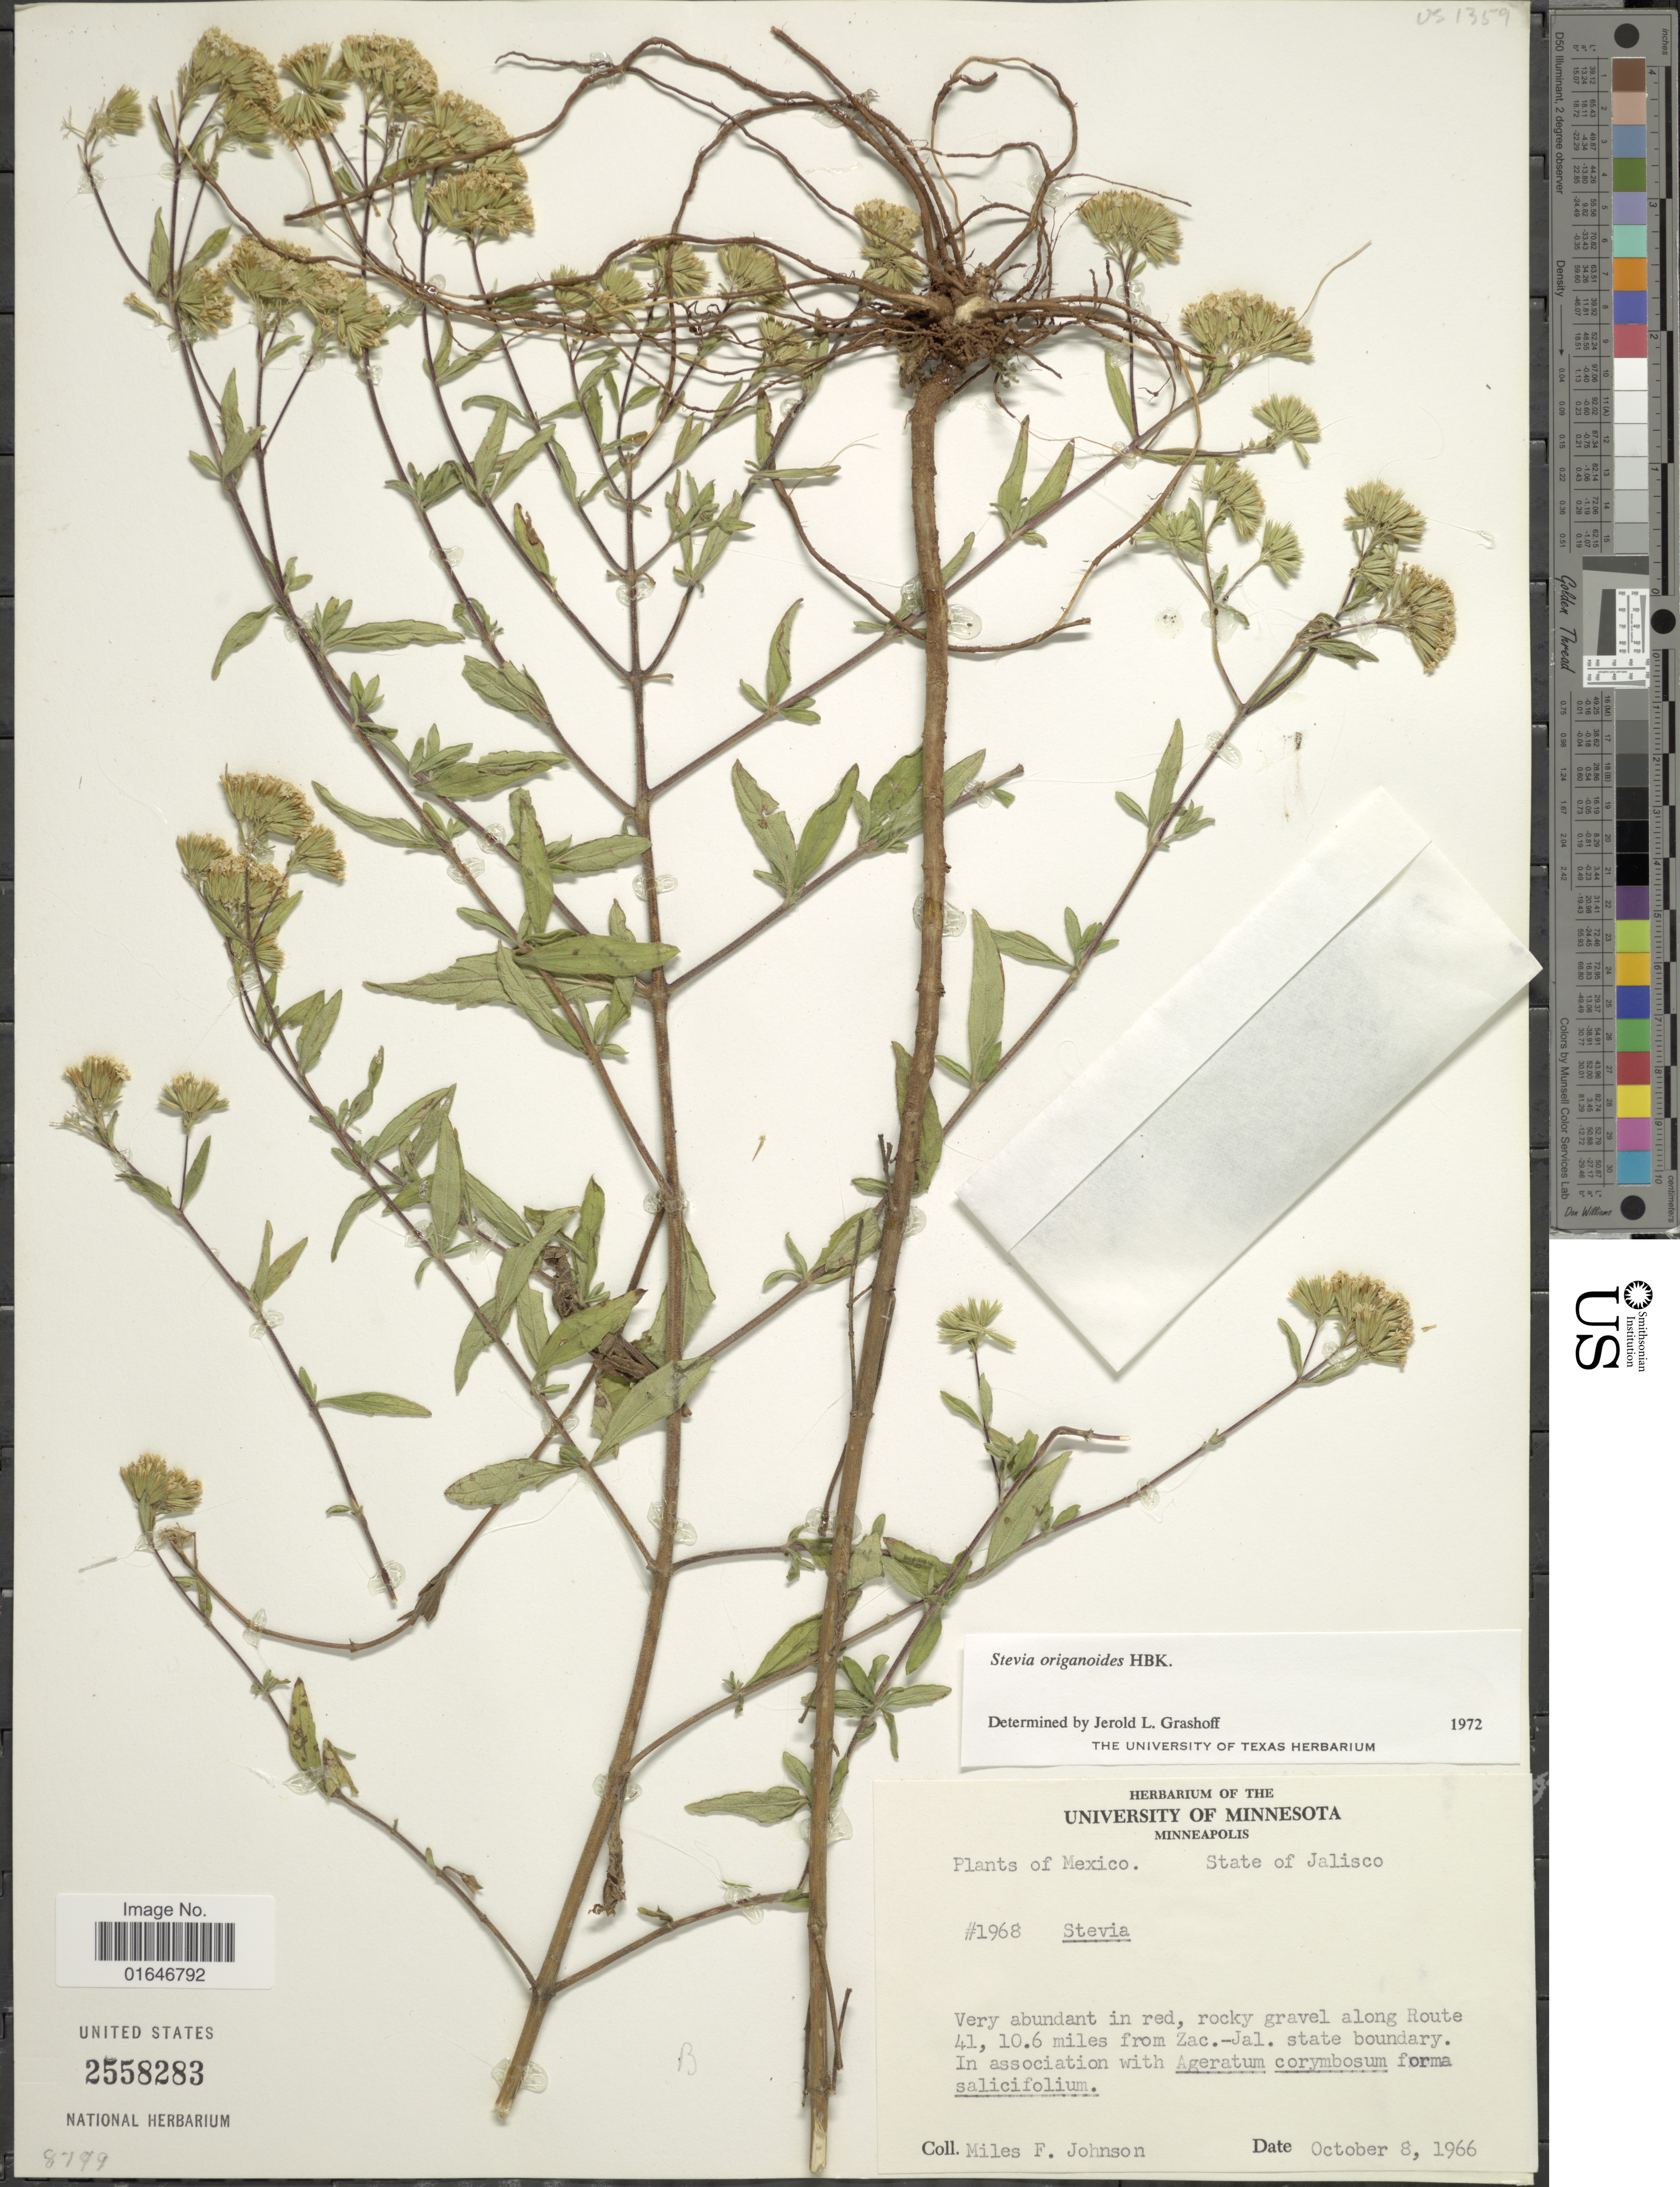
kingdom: Plantae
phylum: Tracheophyta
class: Magnoliopsida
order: Asterales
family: Asteraceae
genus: Stevia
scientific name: Stevia origanoides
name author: Kunth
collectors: M. F. Johnson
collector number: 1968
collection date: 1966-10-08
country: Mexico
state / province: Jalisco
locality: Along Route 41, 10.6 miles from Zac.-Jal. state boundary.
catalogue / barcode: US 2558283